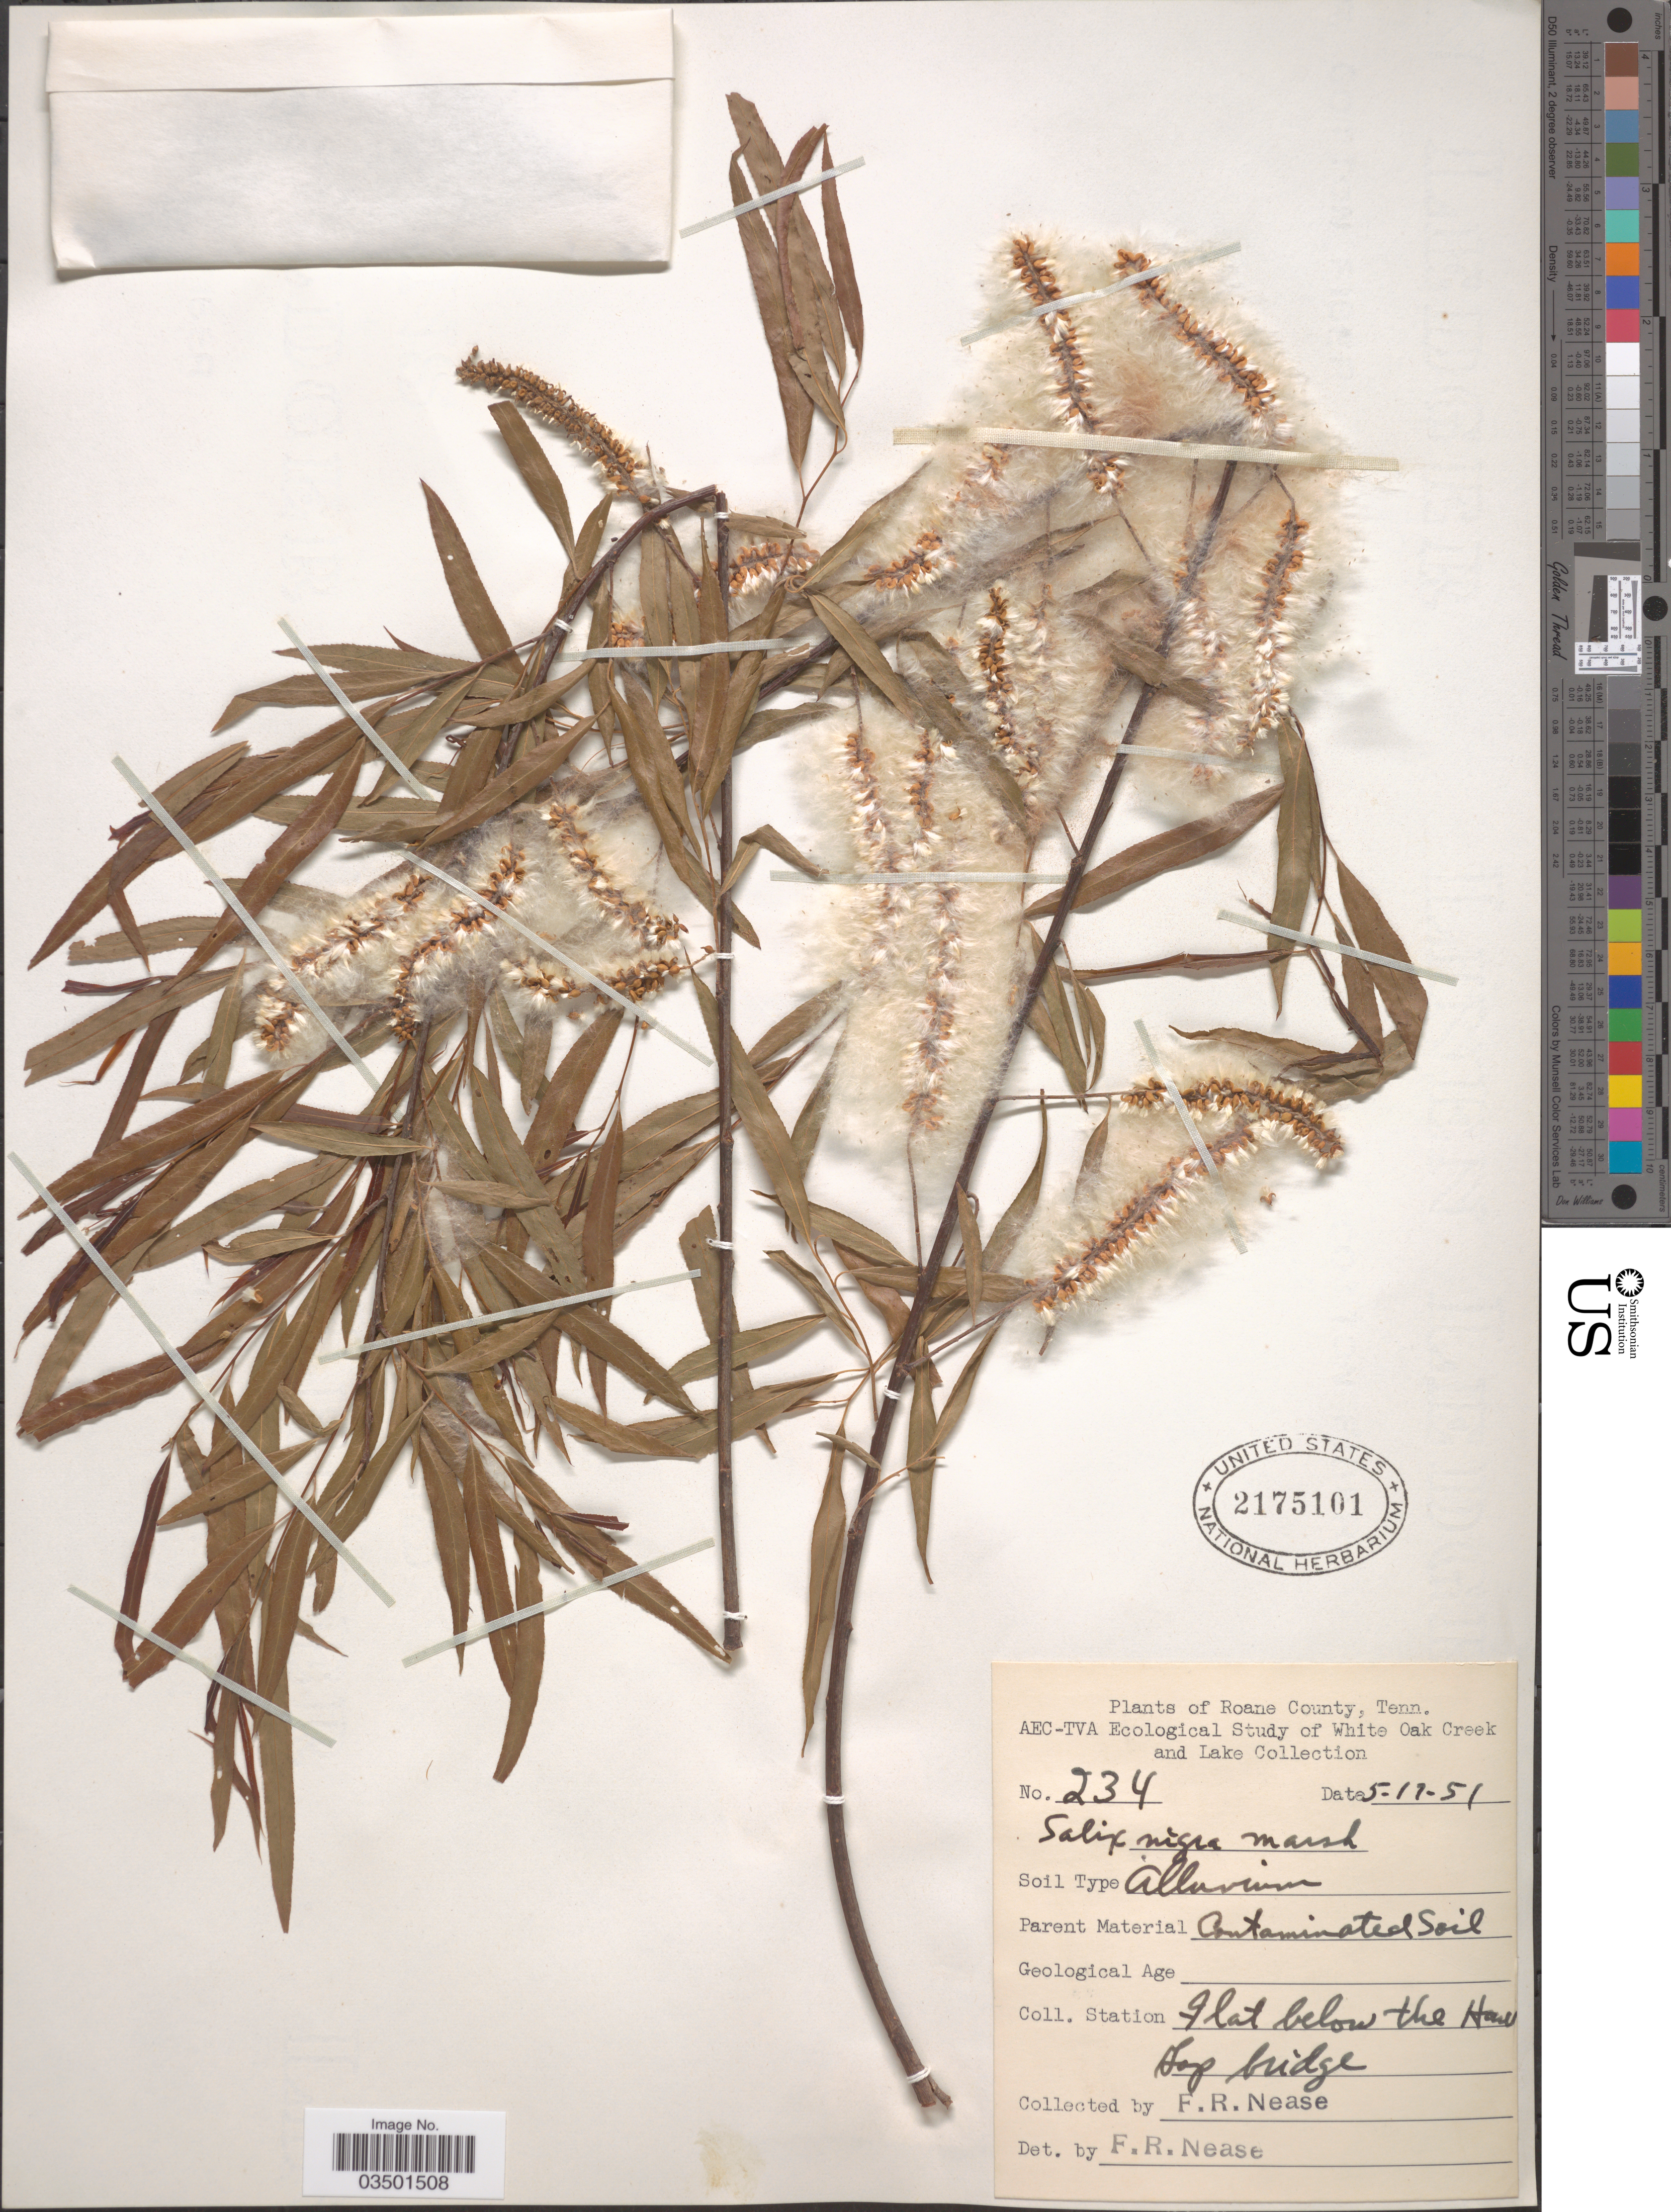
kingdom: Plantae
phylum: Tracheophyta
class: Magnoliopsida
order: Malpighiales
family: Salicaceae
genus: Salix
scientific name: Salix nigra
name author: Marshall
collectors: F. Nease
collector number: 234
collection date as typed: Transcribed d/m/y: 11/5/51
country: United States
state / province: Tennessee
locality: Roane County. Station Flat below the Haw Gap bridge.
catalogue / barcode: US 2175101